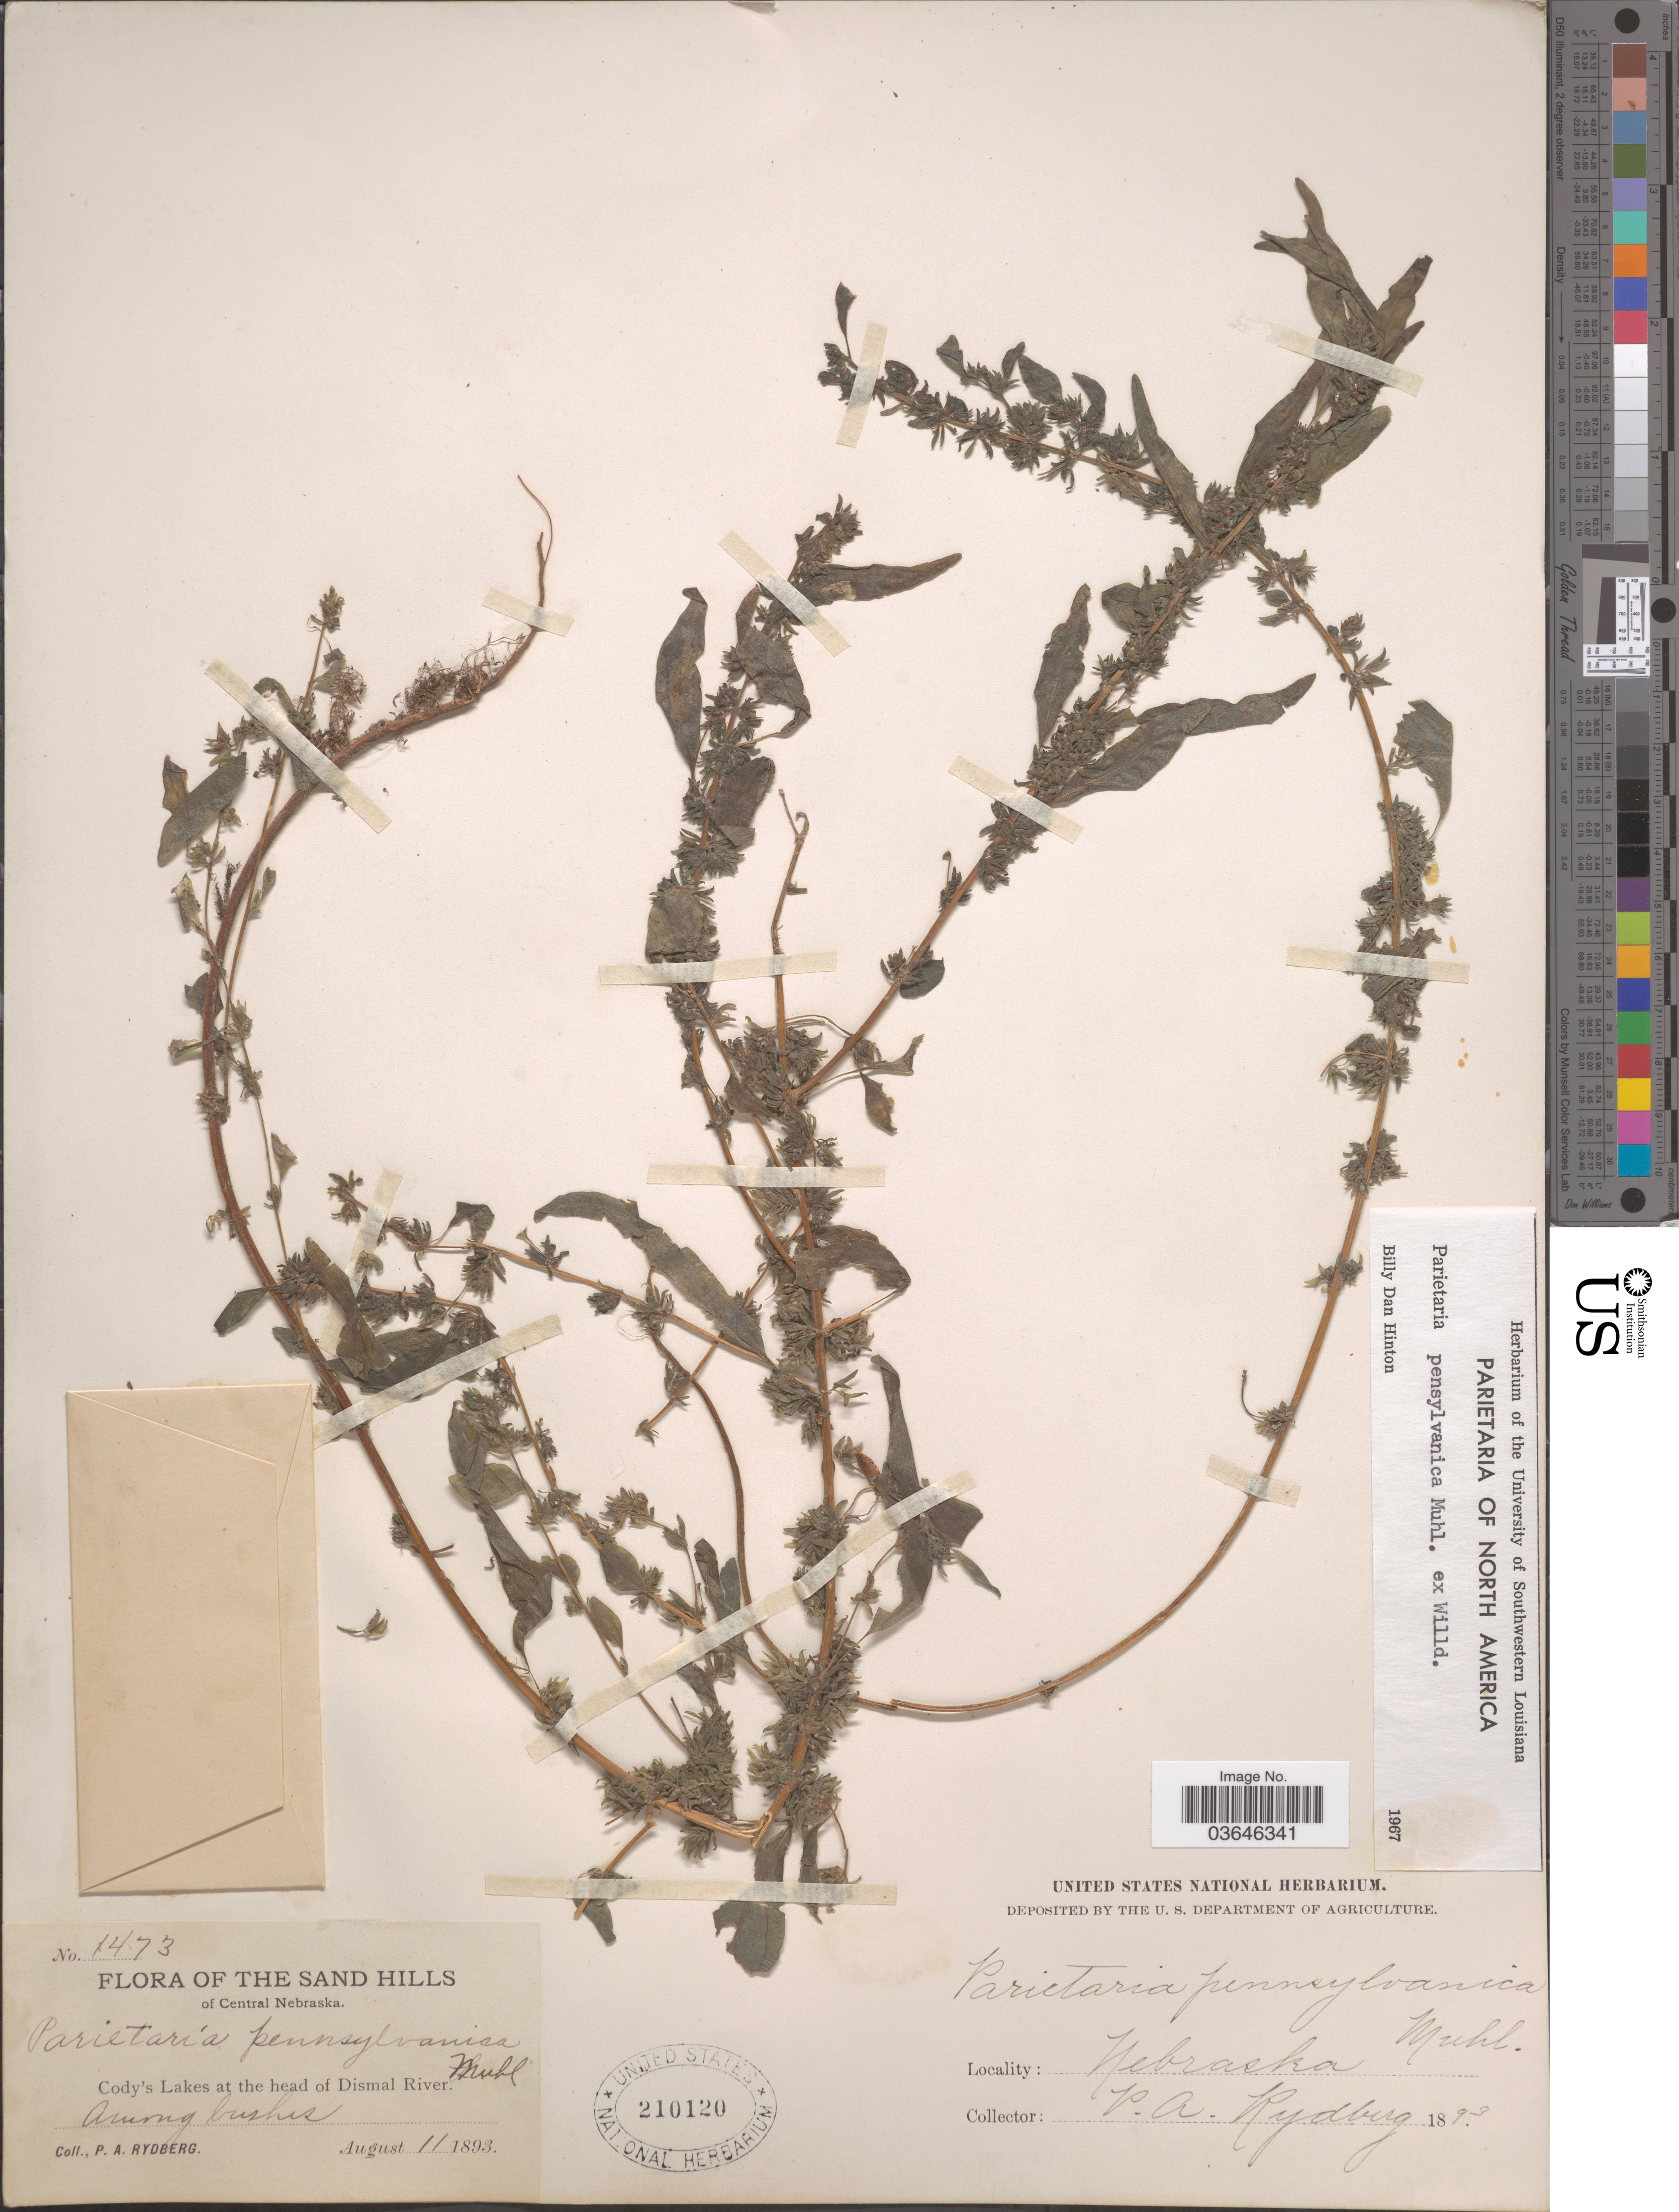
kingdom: Plantae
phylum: Tracheophyta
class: Magnoliopsida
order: Rosales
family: Urticaceae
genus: Parietaria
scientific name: Parietaria pensylvanica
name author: Muhl. ex Willd.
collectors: P. A. Rydberg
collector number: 1473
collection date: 1893-08-11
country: United States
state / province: Nebraska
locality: The Sand Hills of Central Nebraska. Cody's Lakes at the head of Dismal River.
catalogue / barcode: US 210120